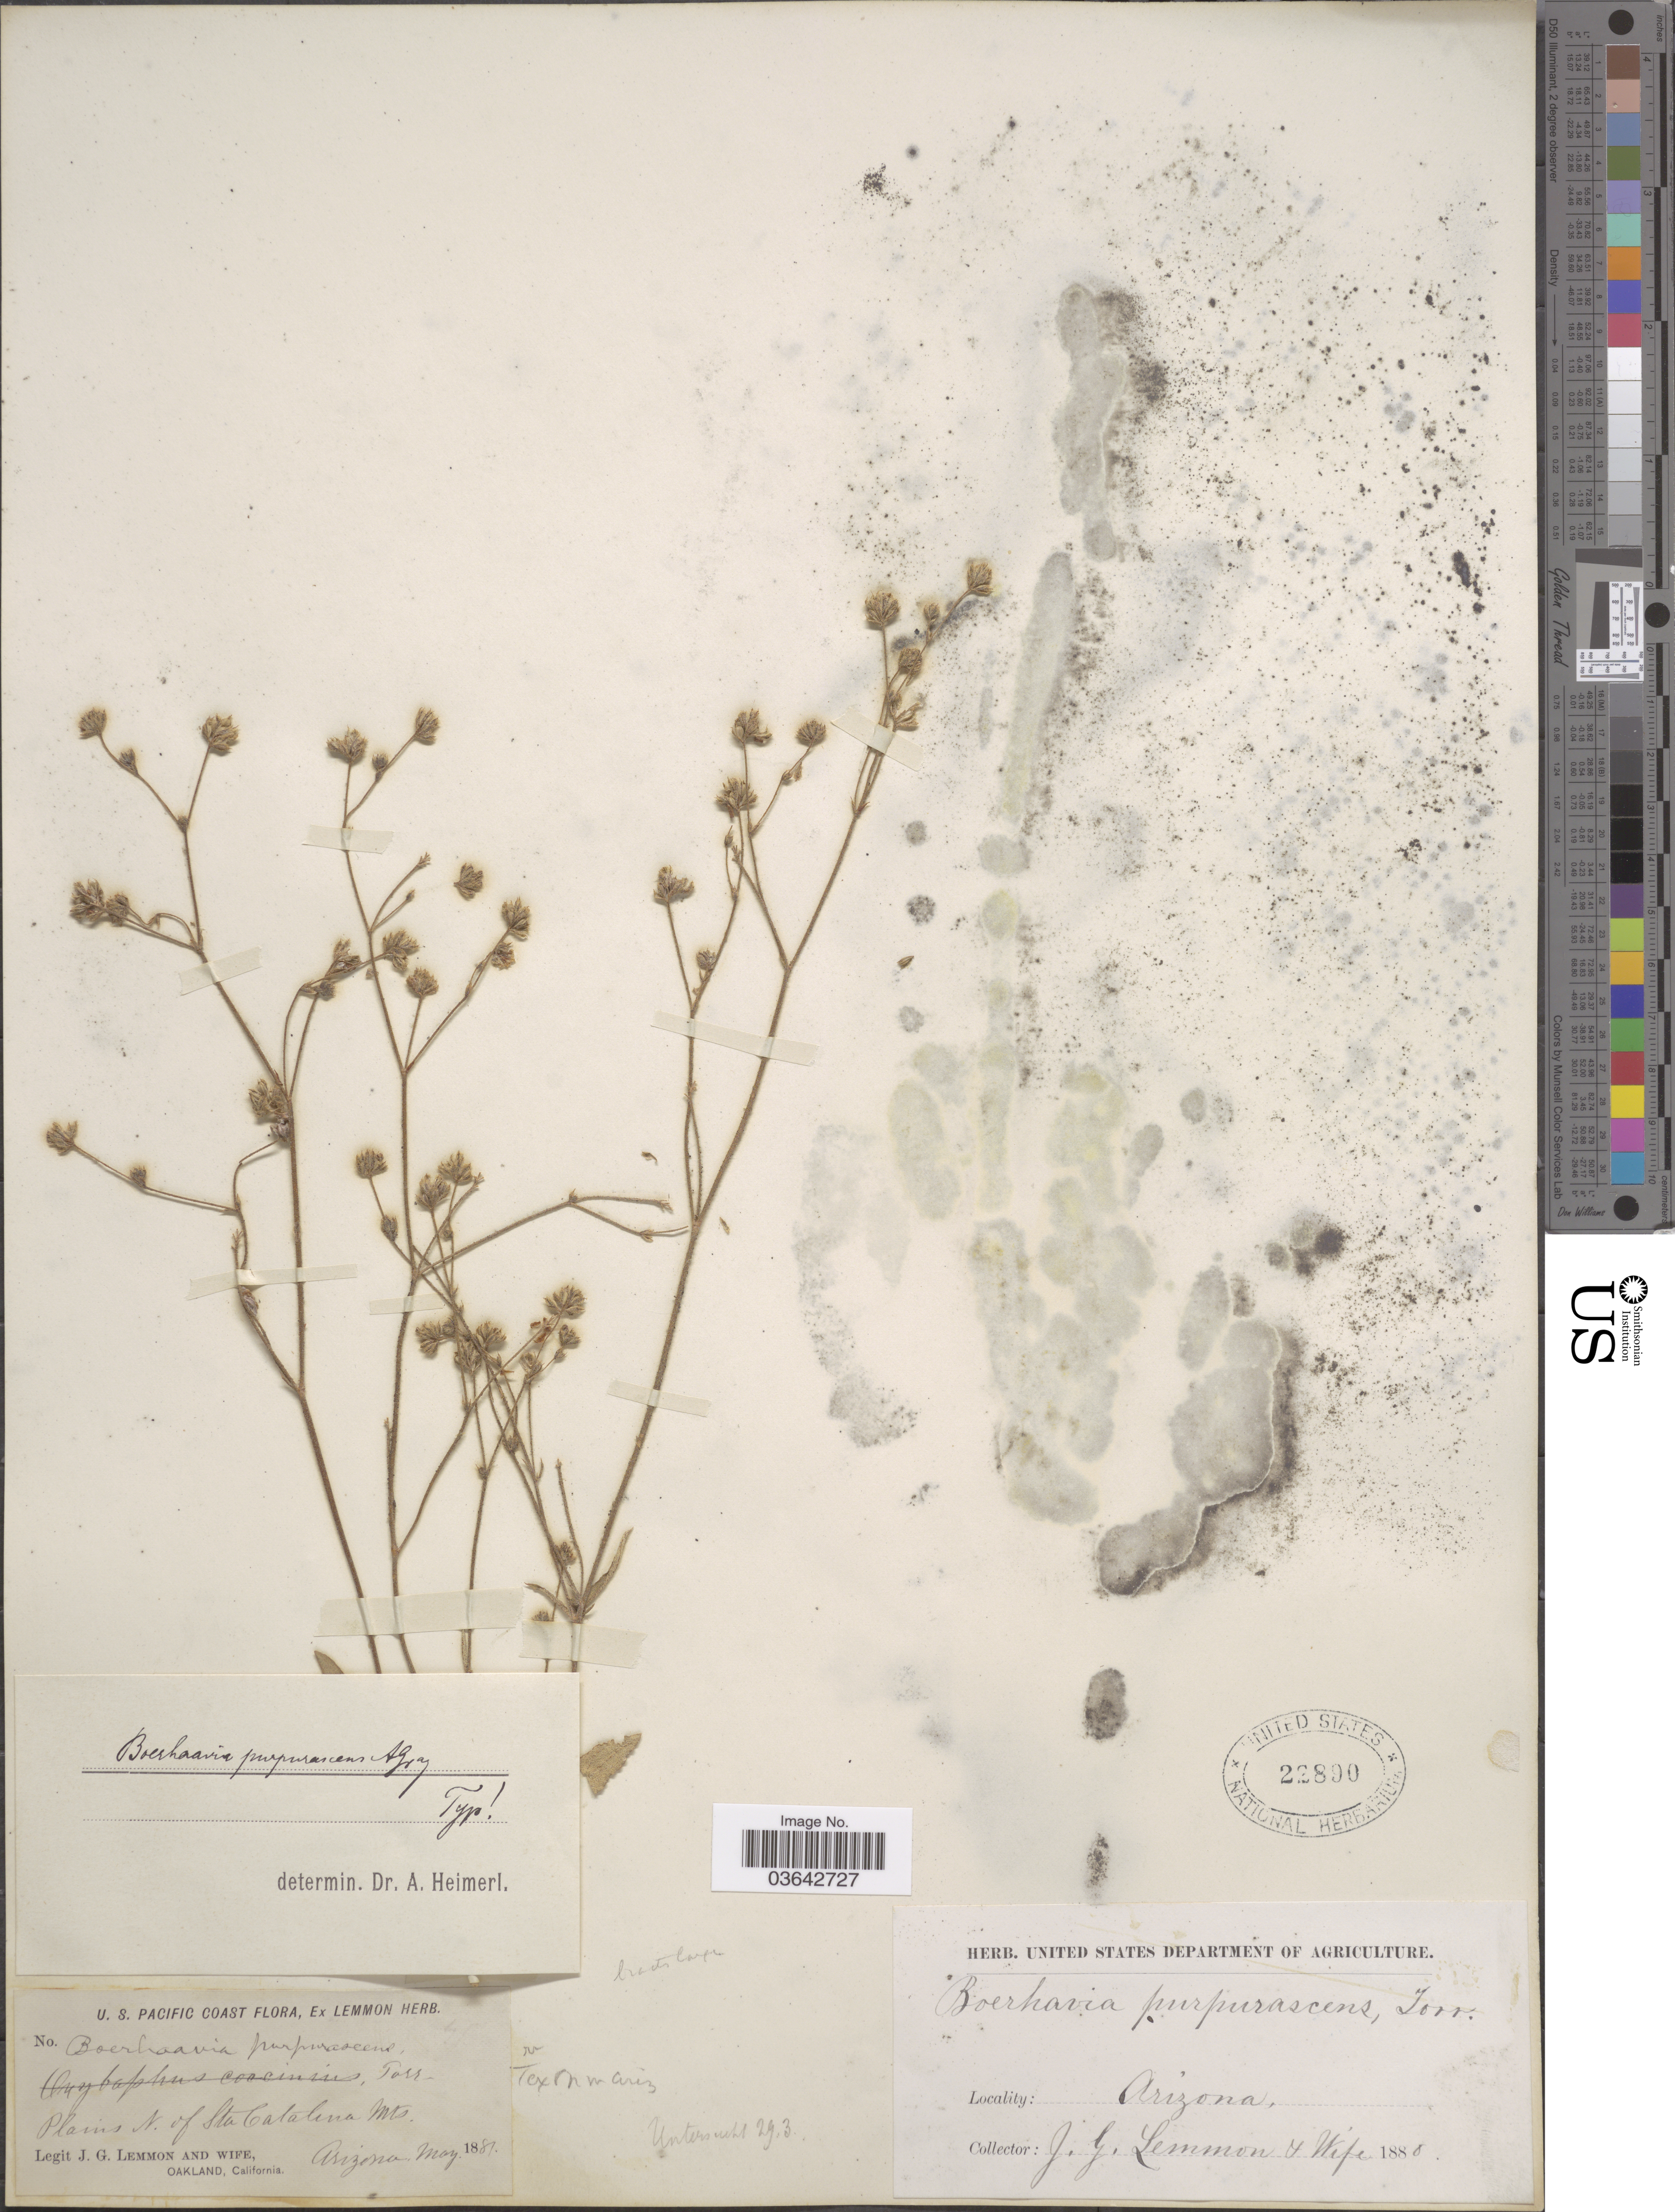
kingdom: Plantae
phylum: Tracheophyta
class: Magnoliopsida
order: Caryophyllales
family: Nyctaginaceae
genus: Boerhavia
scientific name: Boerhavia purpurascens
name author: A. Gray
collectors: J. Lemmon & Mrs. J. G. Lemmon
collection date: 1881-05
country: United States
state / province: Arizona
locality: U. S. Pacific Coast. Plains N. of Sta Catalina Mts.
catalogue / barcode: US 22890